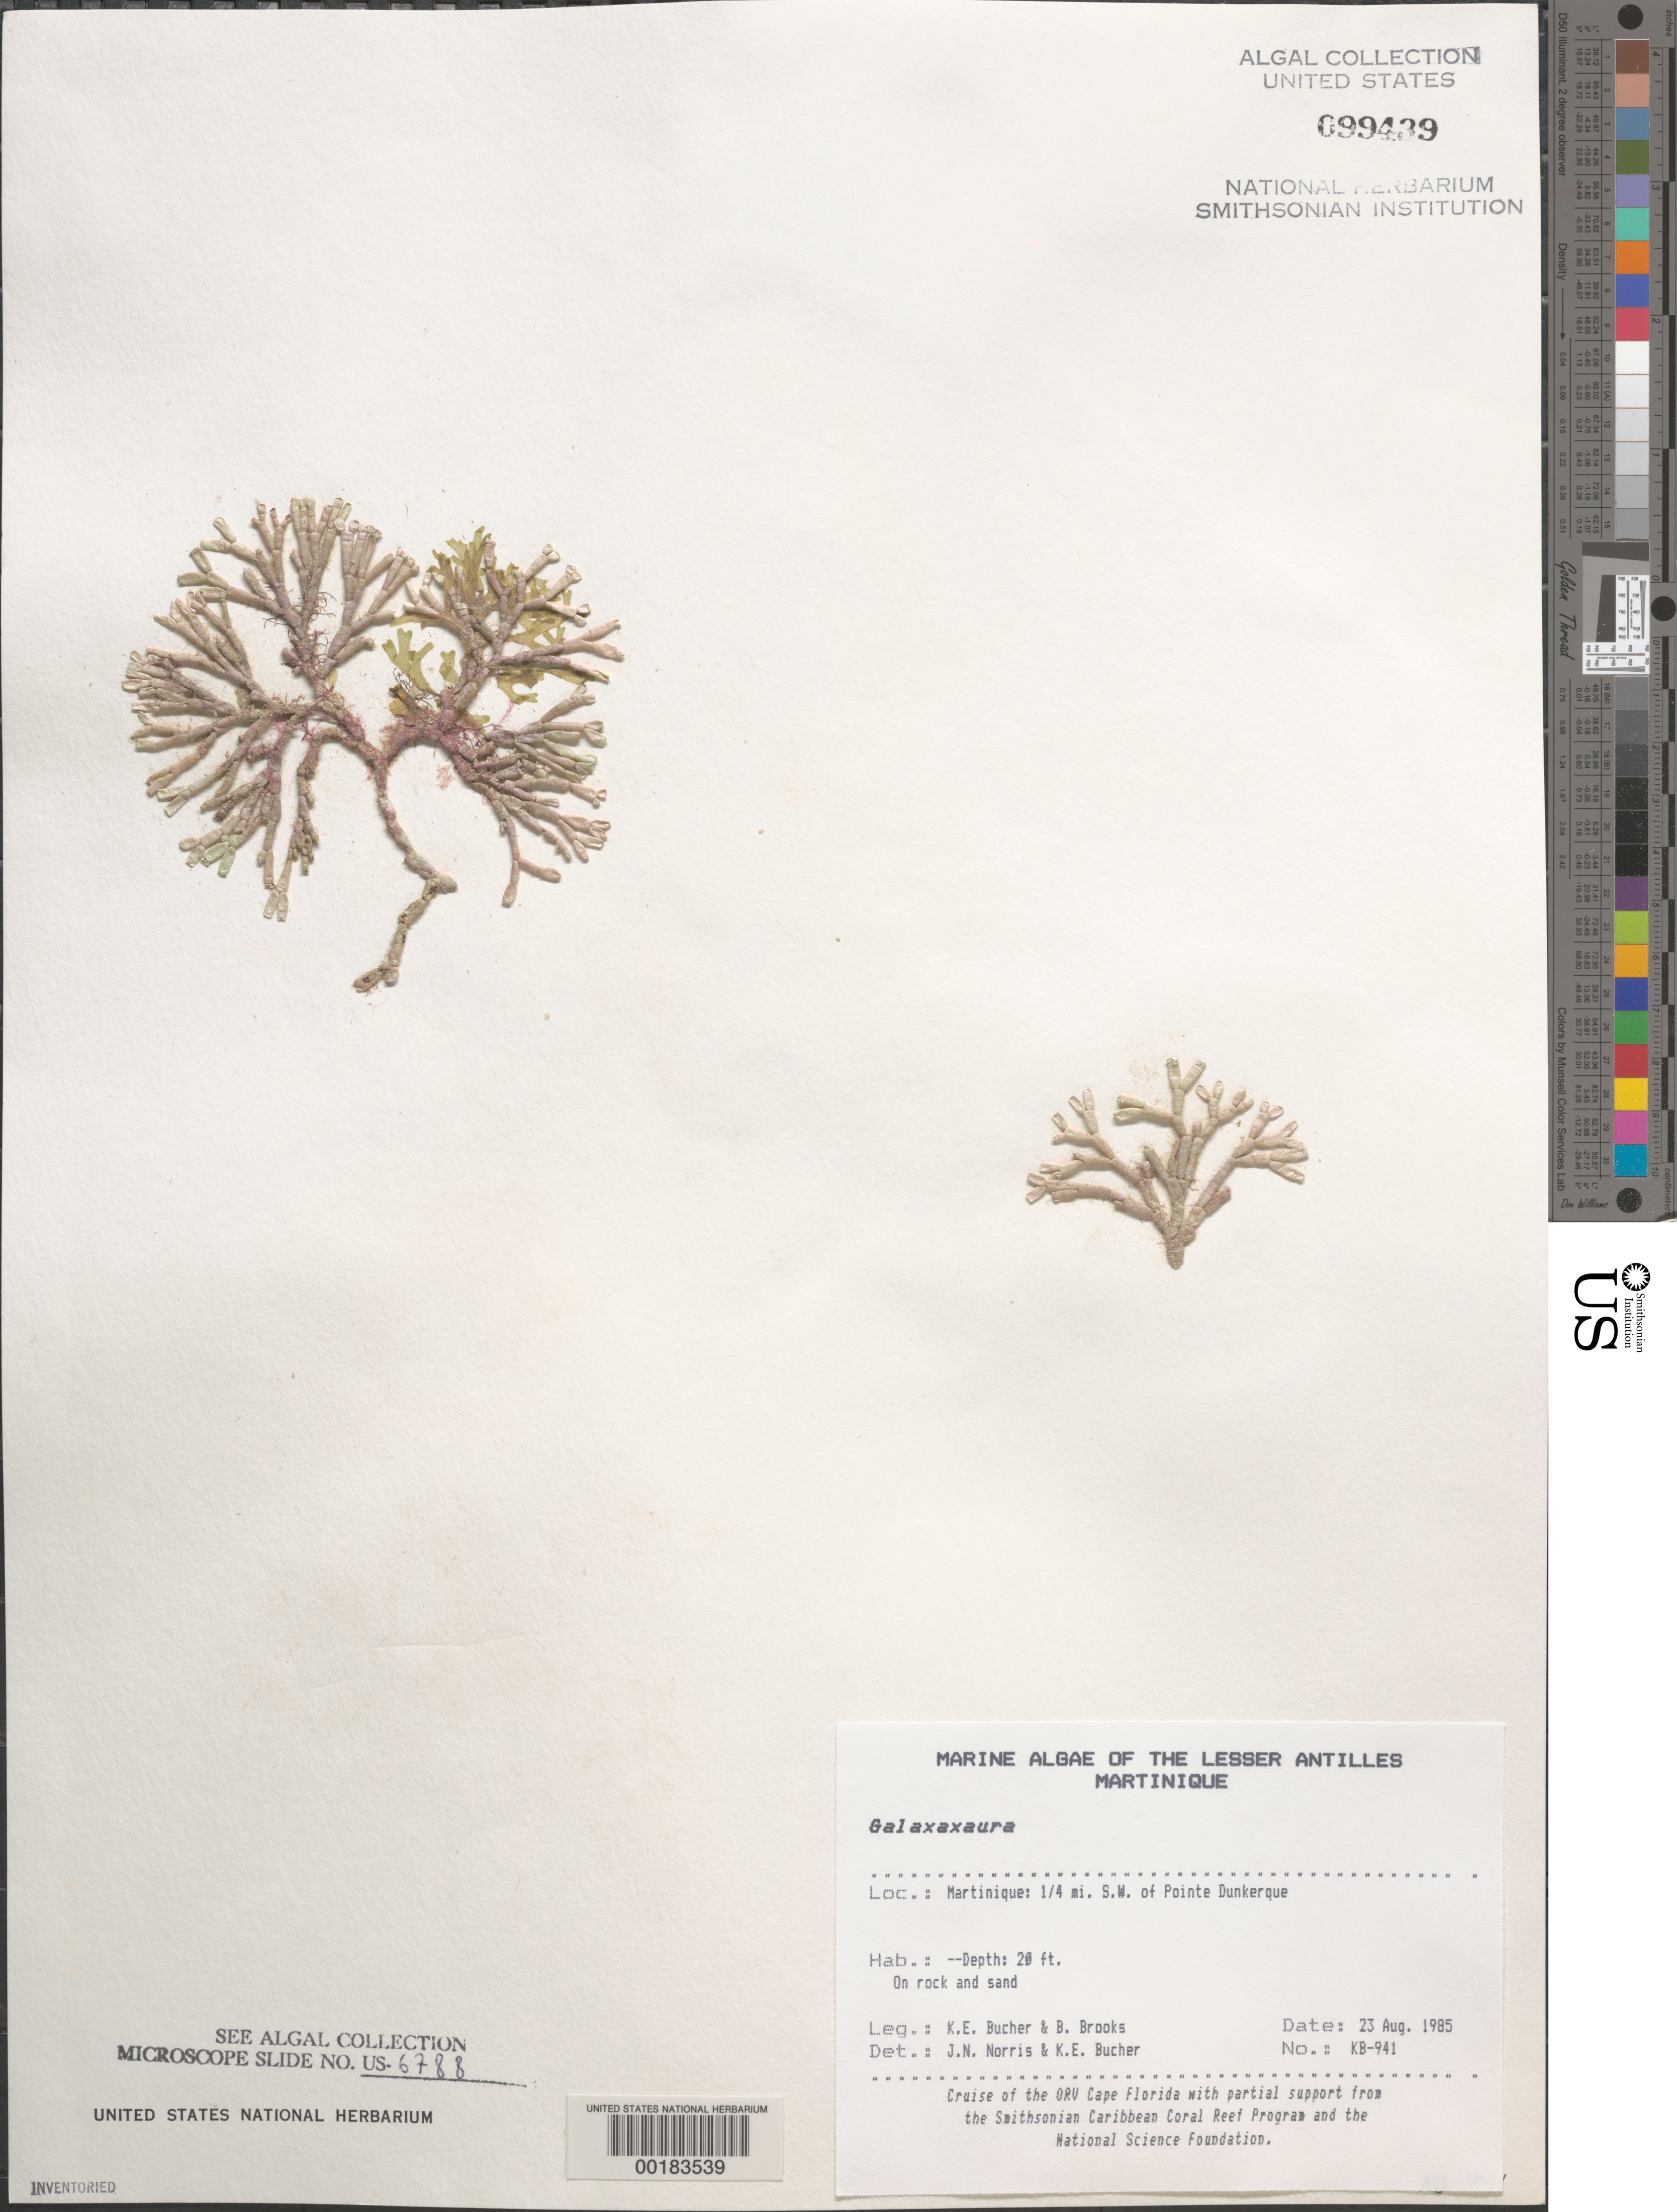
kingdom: Plantae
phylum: Rhodophyta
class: Florideophyceae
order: Nemaliales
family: Galaxauraceae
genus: Galaxaura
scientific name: Galaxaura sp.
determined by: Norris, J. N.; Bucher, K. E.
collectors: K. E. Bucher & B. Brooks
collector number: Kb-941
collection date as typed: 23 Aug 1985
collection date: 1985-08-23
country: Martinique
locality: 1/4th mile southwest of Pointe Dunkerque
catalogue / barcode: US 99439